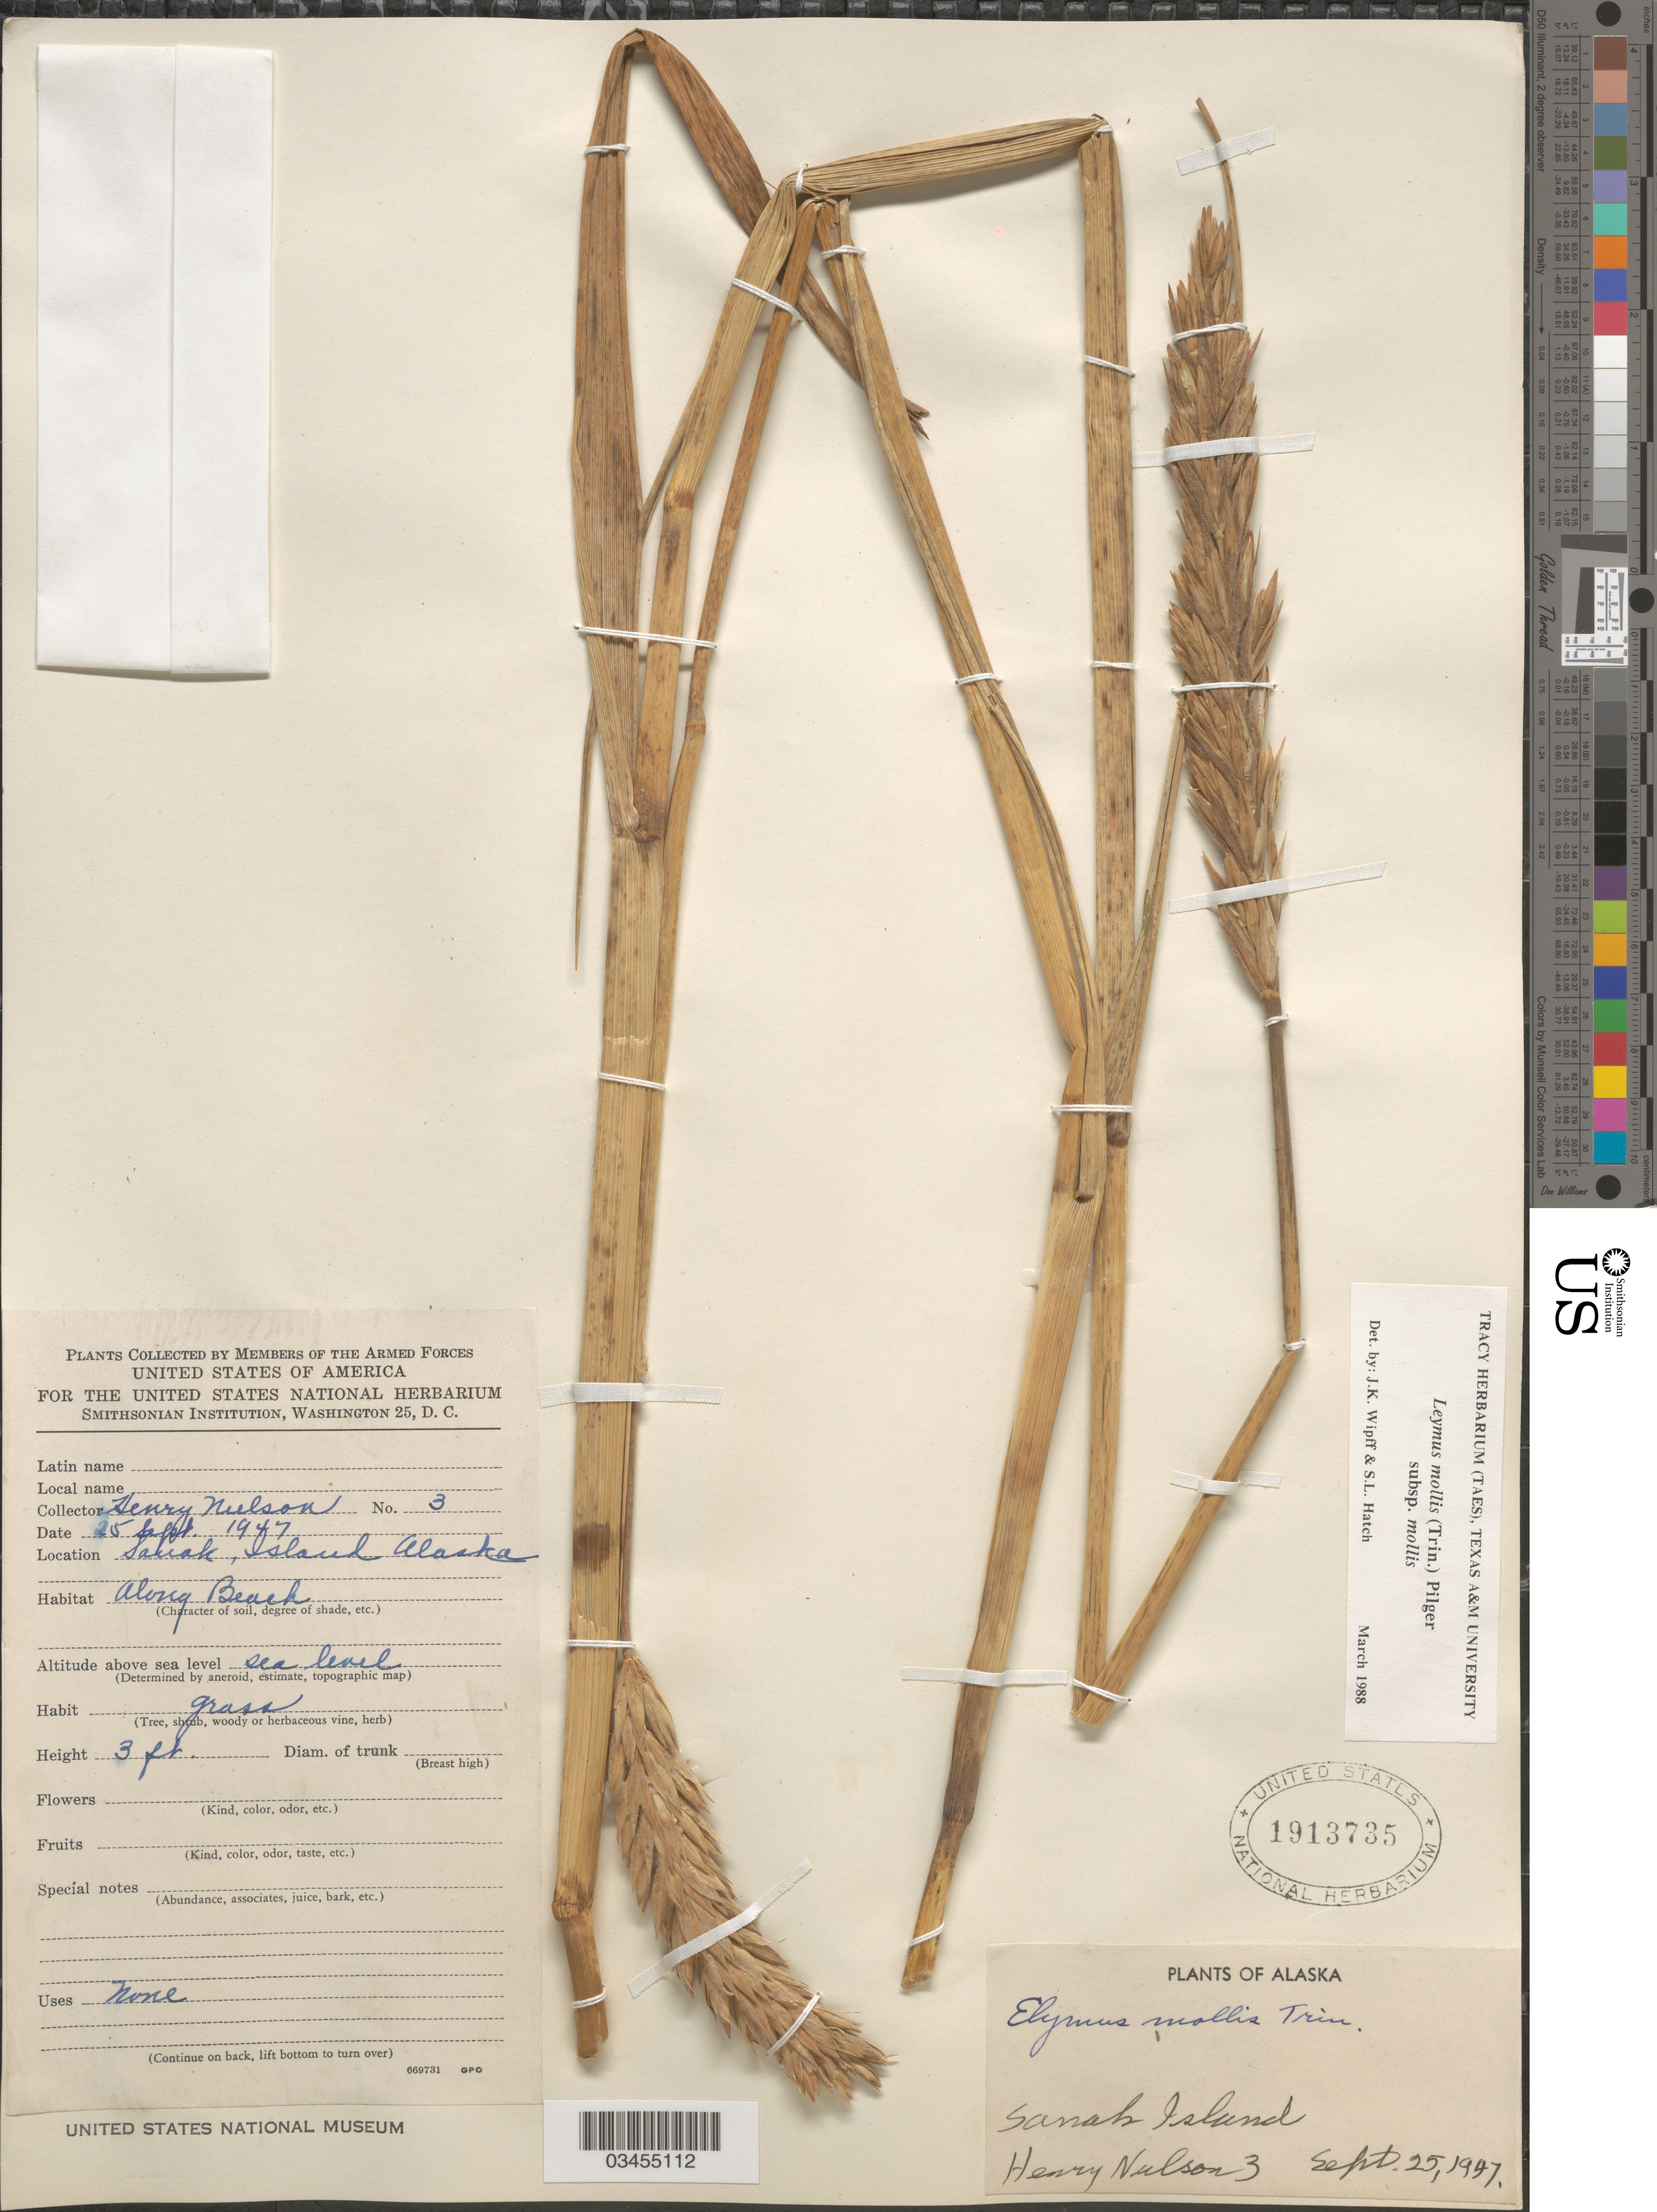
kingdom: Plantae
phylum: Tracheophyta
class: Liliopsida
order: Poales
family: Poaceae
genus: Leymus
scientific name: Leymus mollis subsp. mollis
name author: (Trin.) Pilg.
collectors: H. Nelson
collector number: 3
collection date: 1947-09-25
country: United States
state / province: Alaska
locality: Sanak Island. Along Beach.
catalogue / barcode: US 1913735